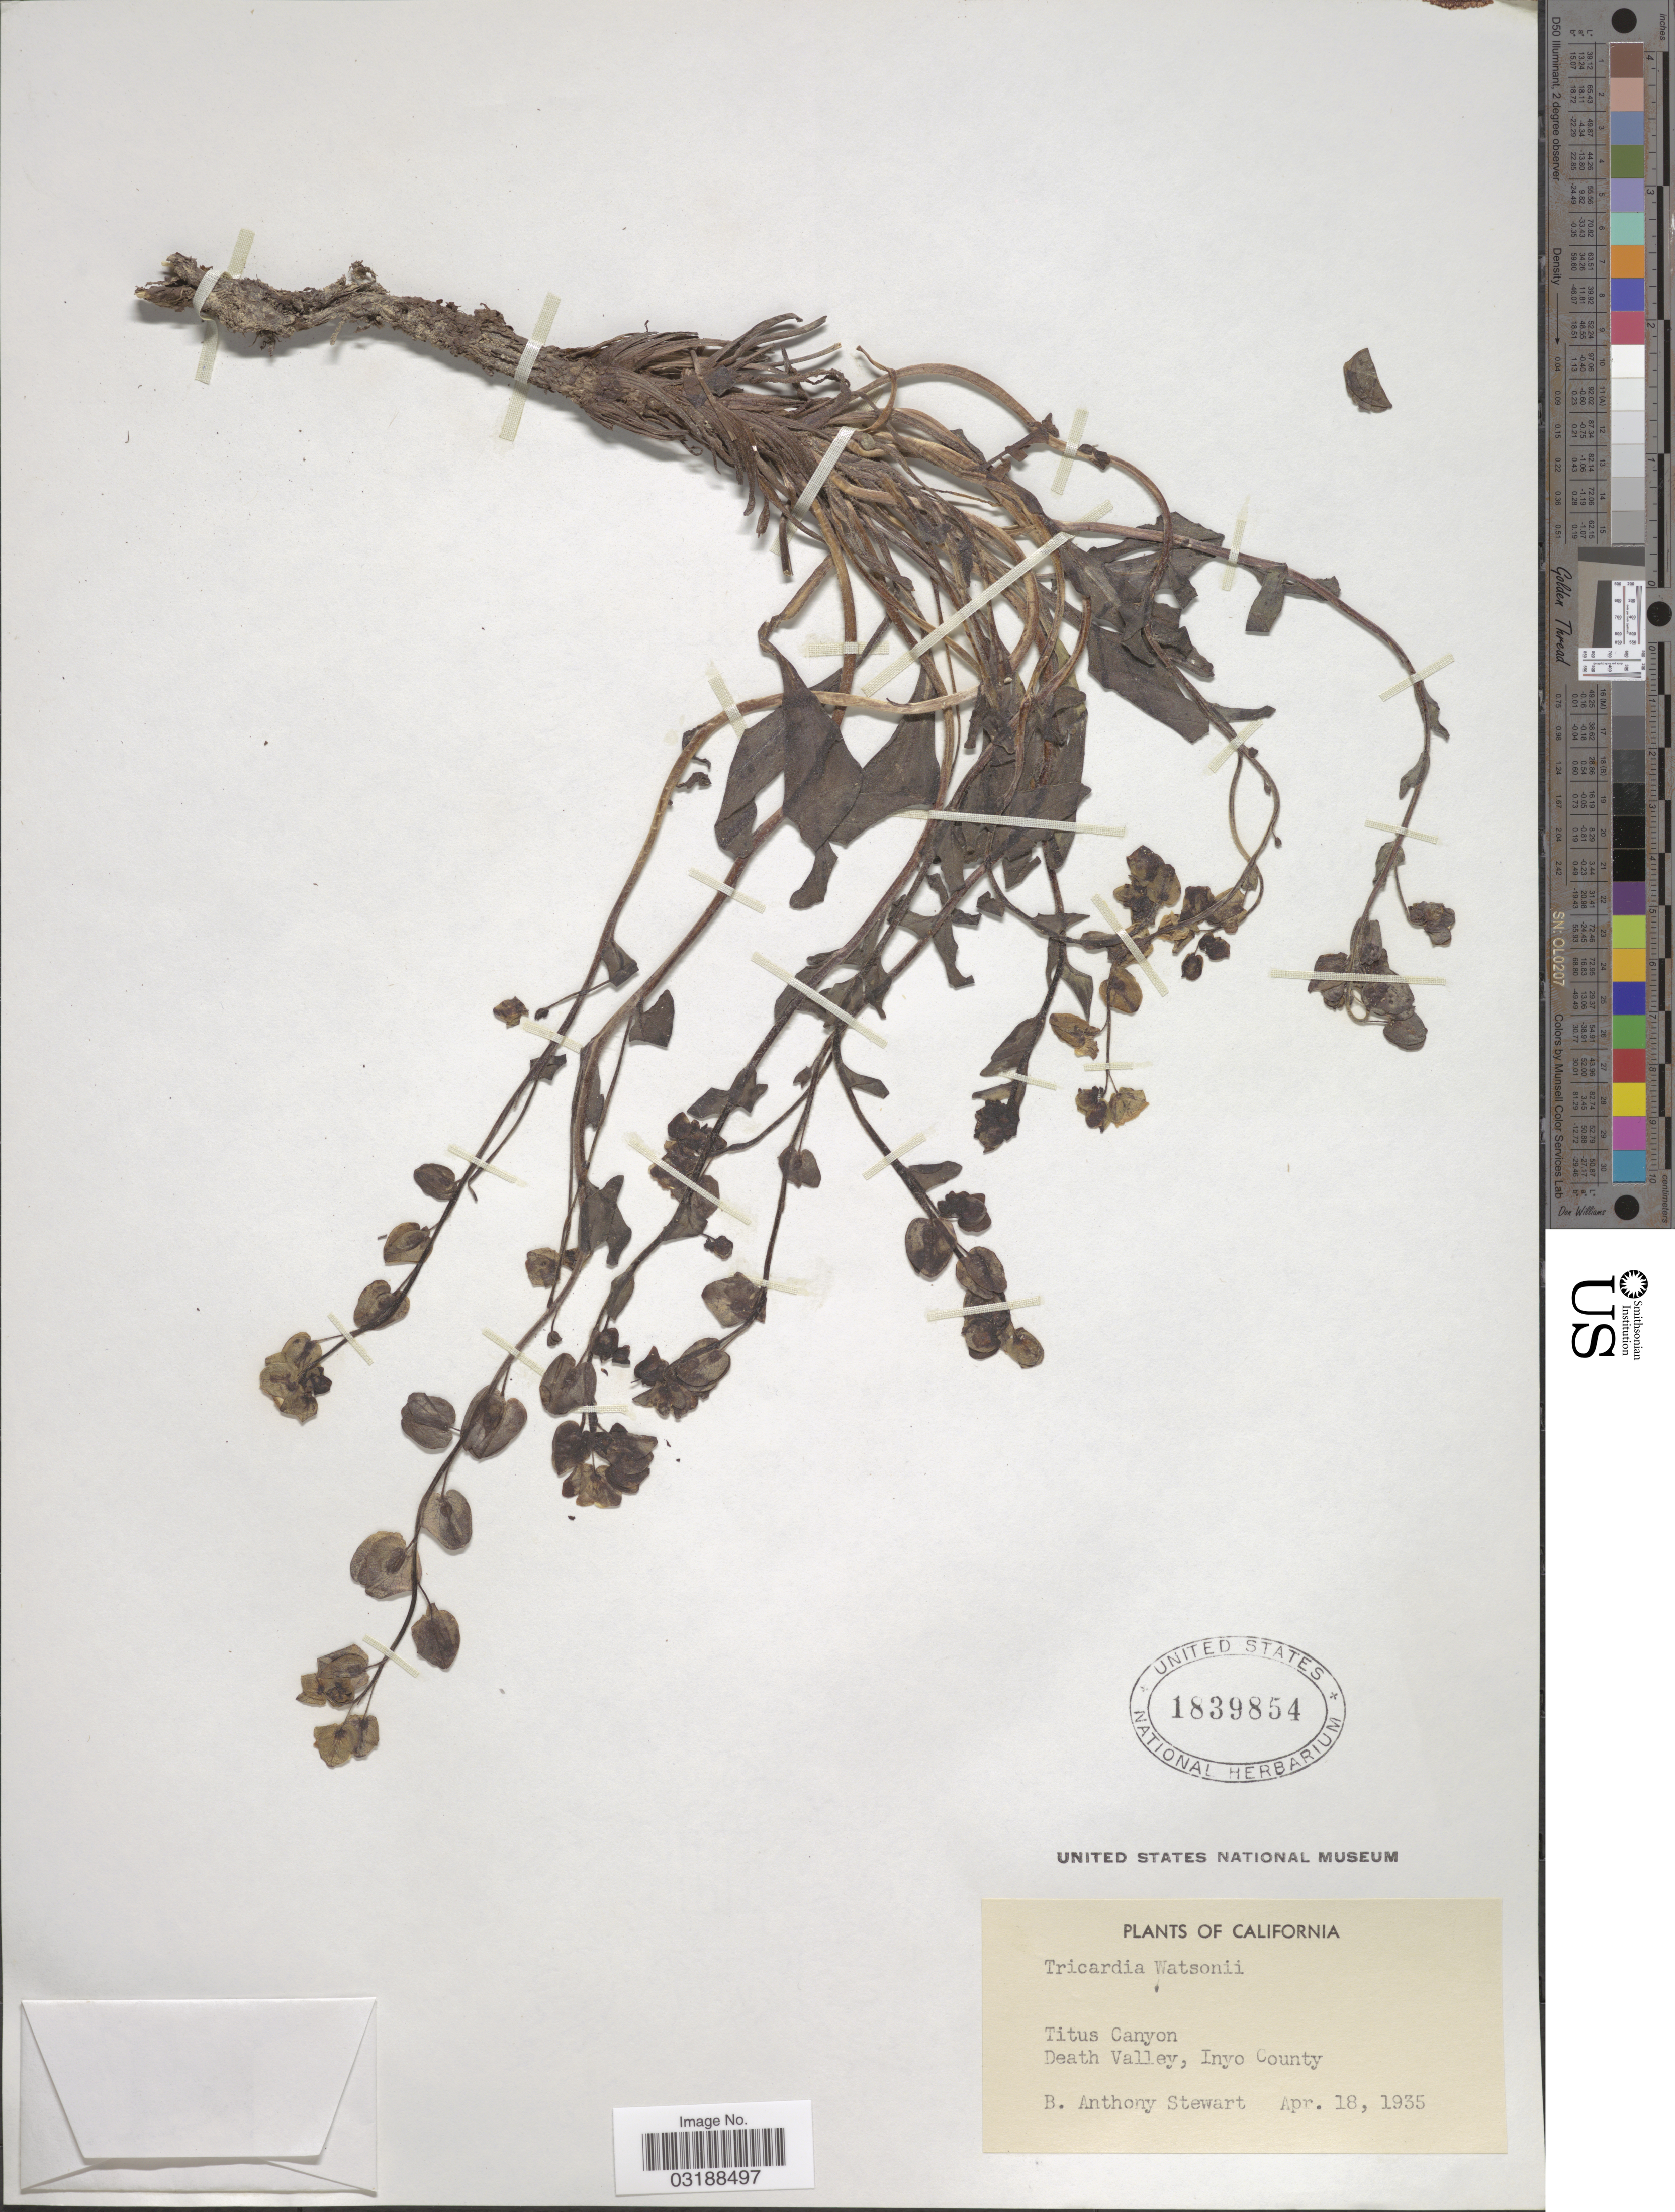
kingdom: Plantae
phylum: Tracheophyta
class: Magnoliopsida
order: Boraginales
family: Hydrophyllaceae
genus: Tricardia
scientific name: Tricardia watsonii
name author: Torr. ex S. Watson in C. King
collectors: B. Stewart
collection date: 1935-04-18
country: United States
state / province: California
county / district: Inyo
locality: Titus Canyon, Death Valley, Inyo County.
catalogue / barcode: US 1839854